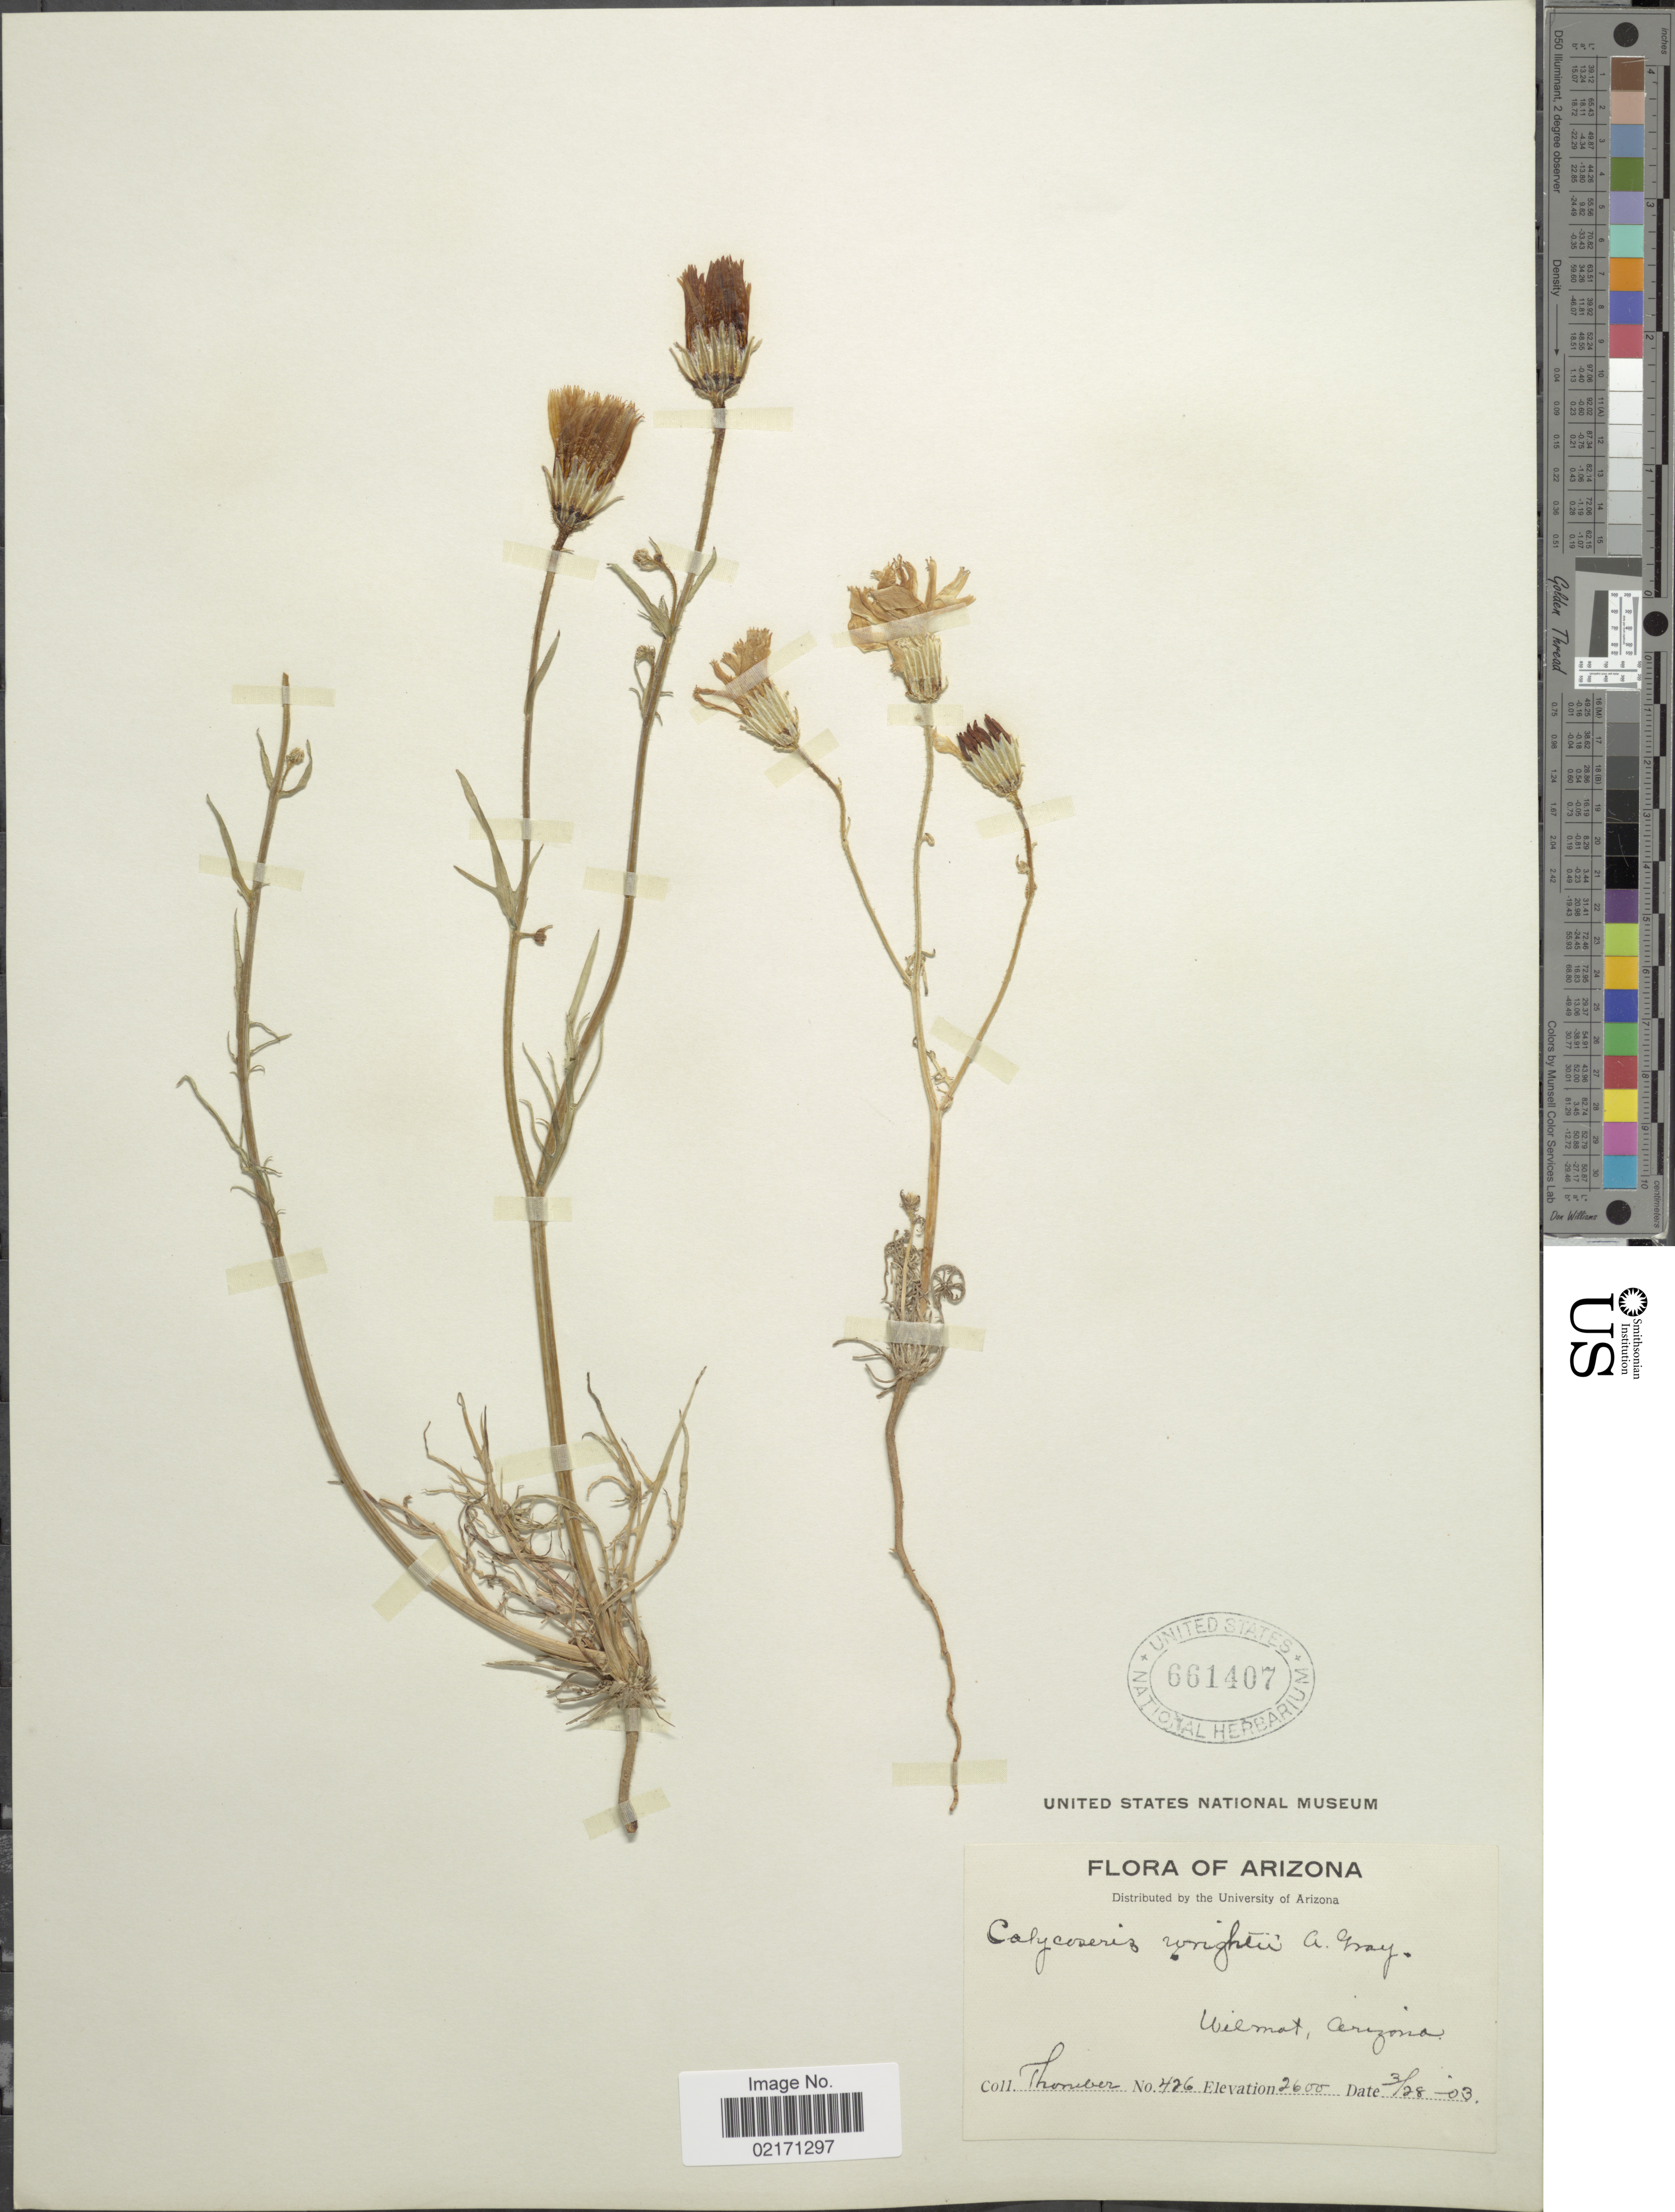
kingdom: Plantae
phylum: Tracheophyta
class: Magnoliopsida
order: Asterales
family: Asteraceae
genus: Calycoseris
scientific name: Calycoseris wrightii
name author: A. Gray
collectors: J. Thornber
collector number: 426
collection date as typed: Transcribed d/m/y: 28/3/03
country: United States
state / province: Arizona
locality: Wilmot, Arizona.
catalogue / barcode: US 661407